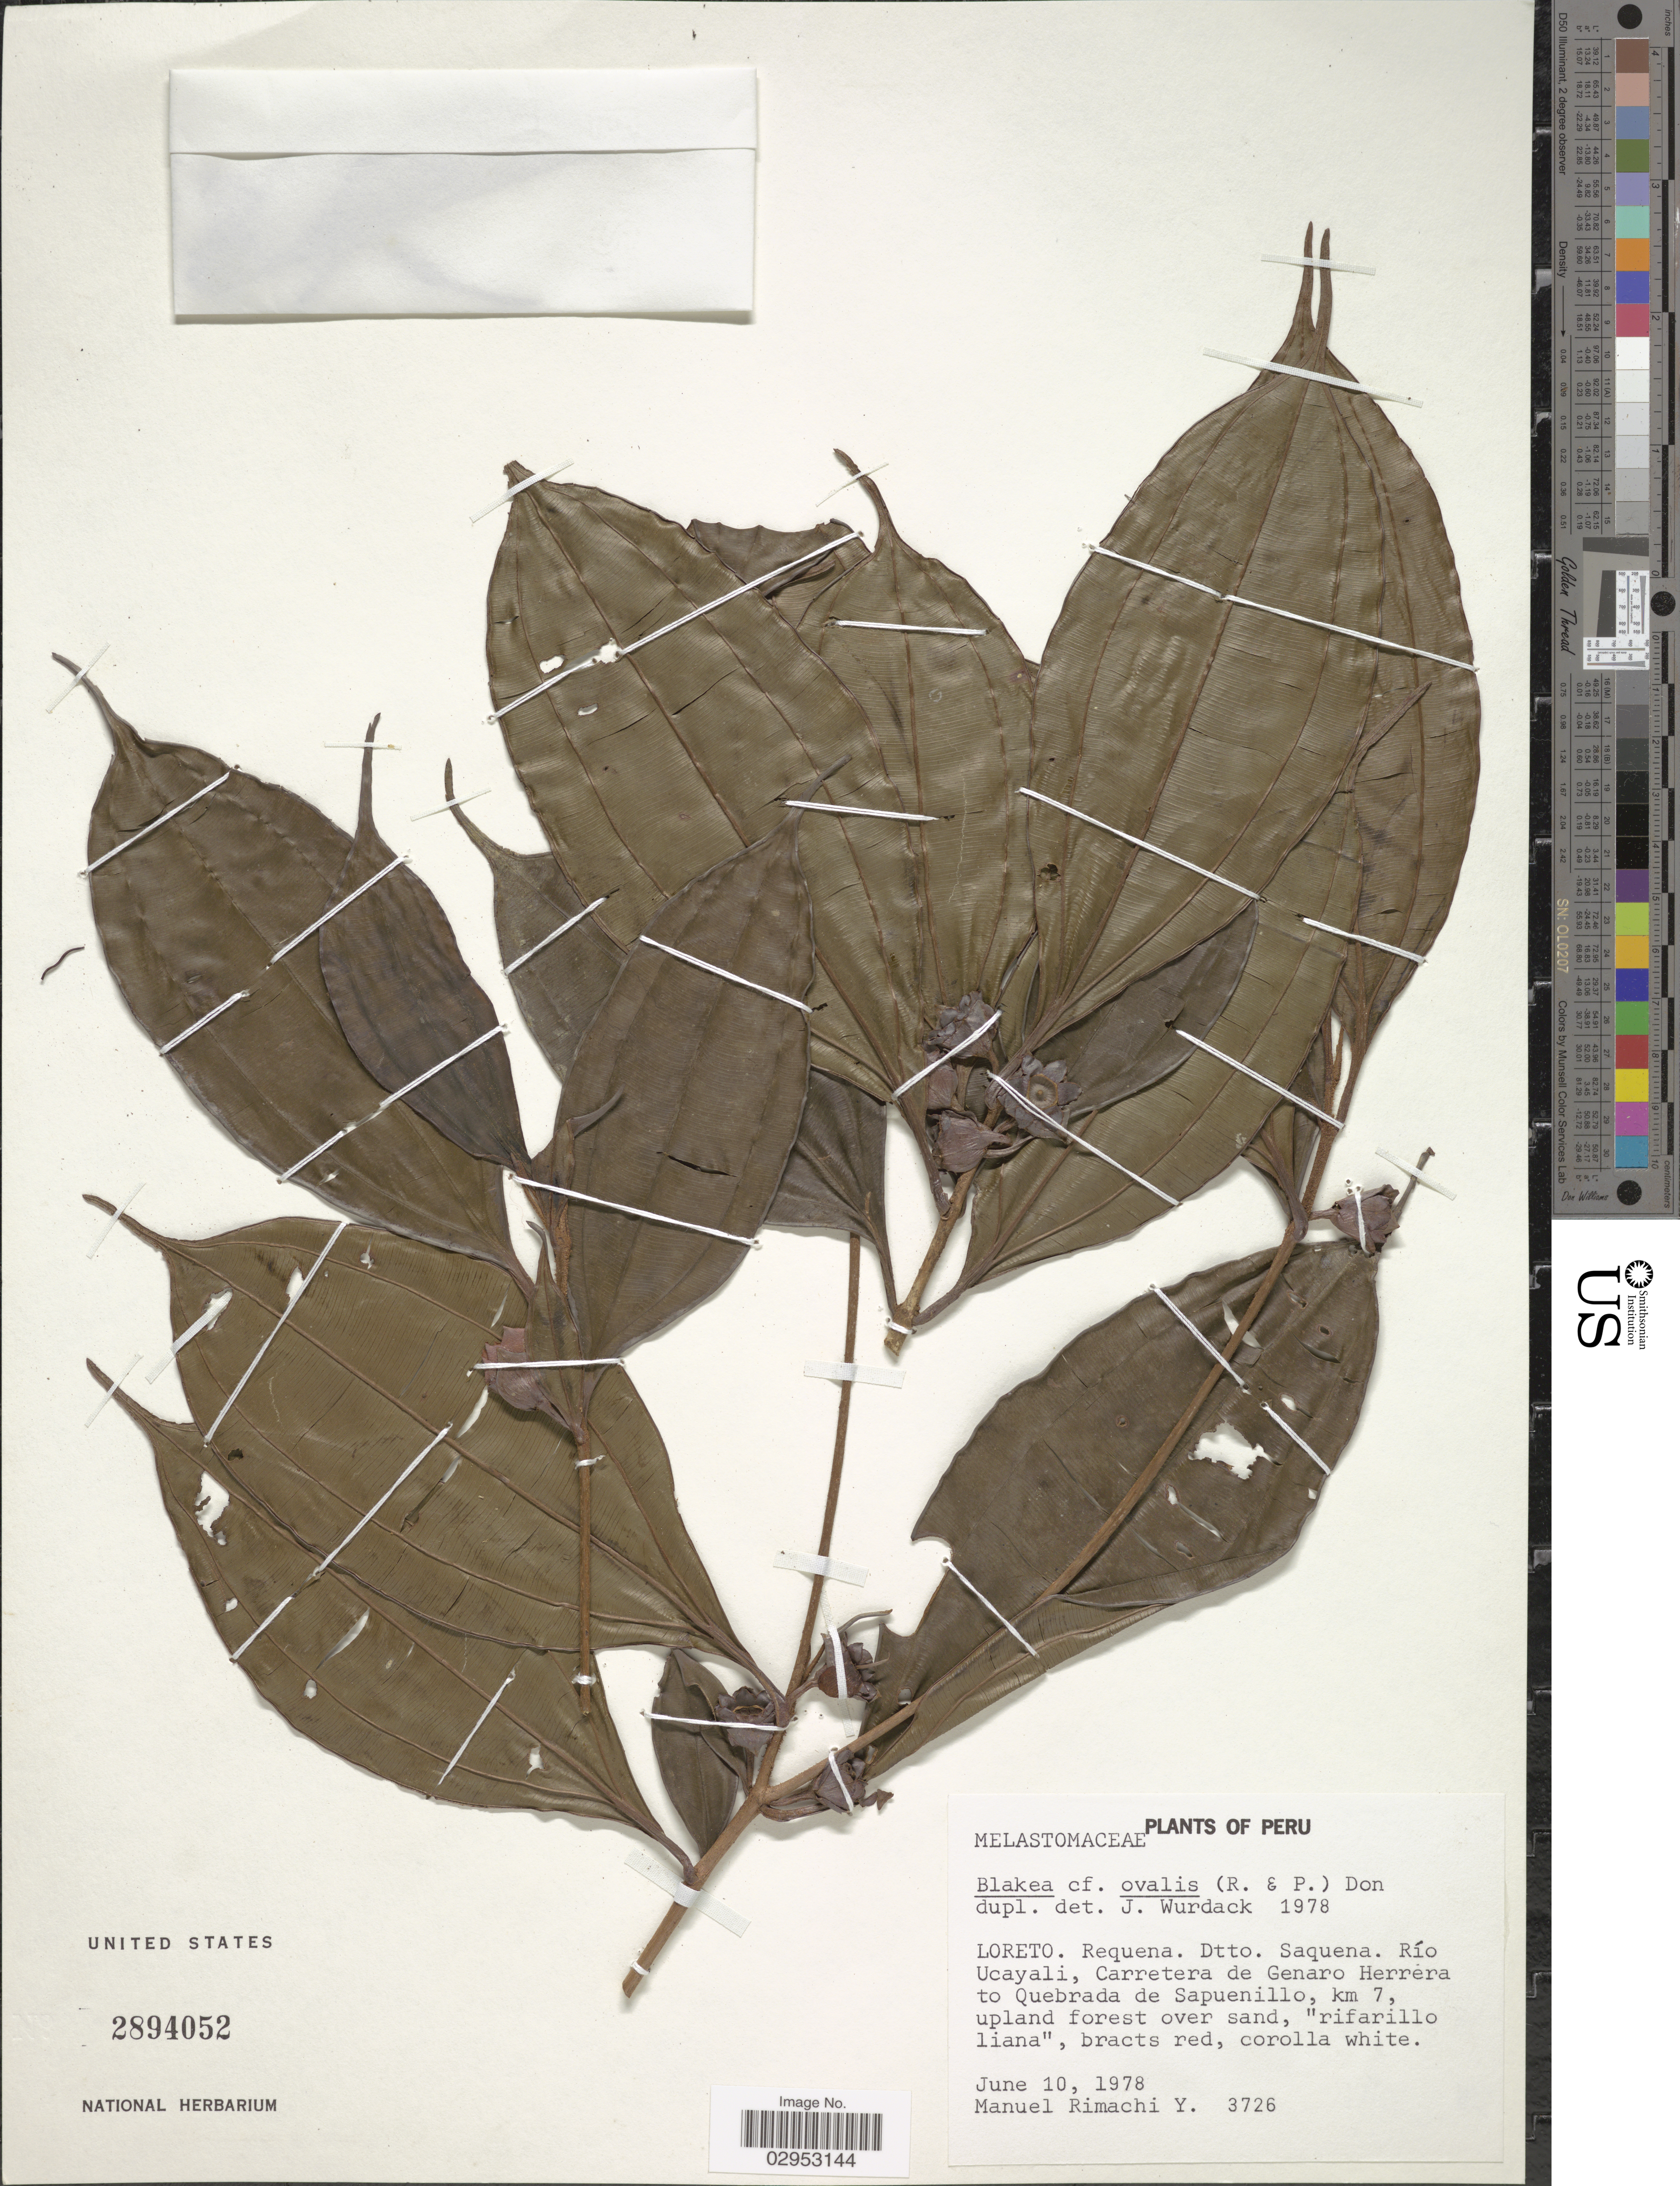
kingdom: Plantae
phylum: Tracheophyta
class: Magnoliopsida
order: Myrtales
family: Melastomataceae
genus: Blakea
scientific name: Blakea ovalis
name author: (Ruiz) D. Don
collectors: M. Rimachi Y.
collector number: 3726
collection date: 1978-06-10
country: Peru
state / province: Loreto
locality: Requeno. Dtto. Saquena. Rio Ucayali, Carretera de Genaro Herrera to Quebrada de Sapuenillo, km 7, upland forest over sand.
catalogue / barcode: US 2894052